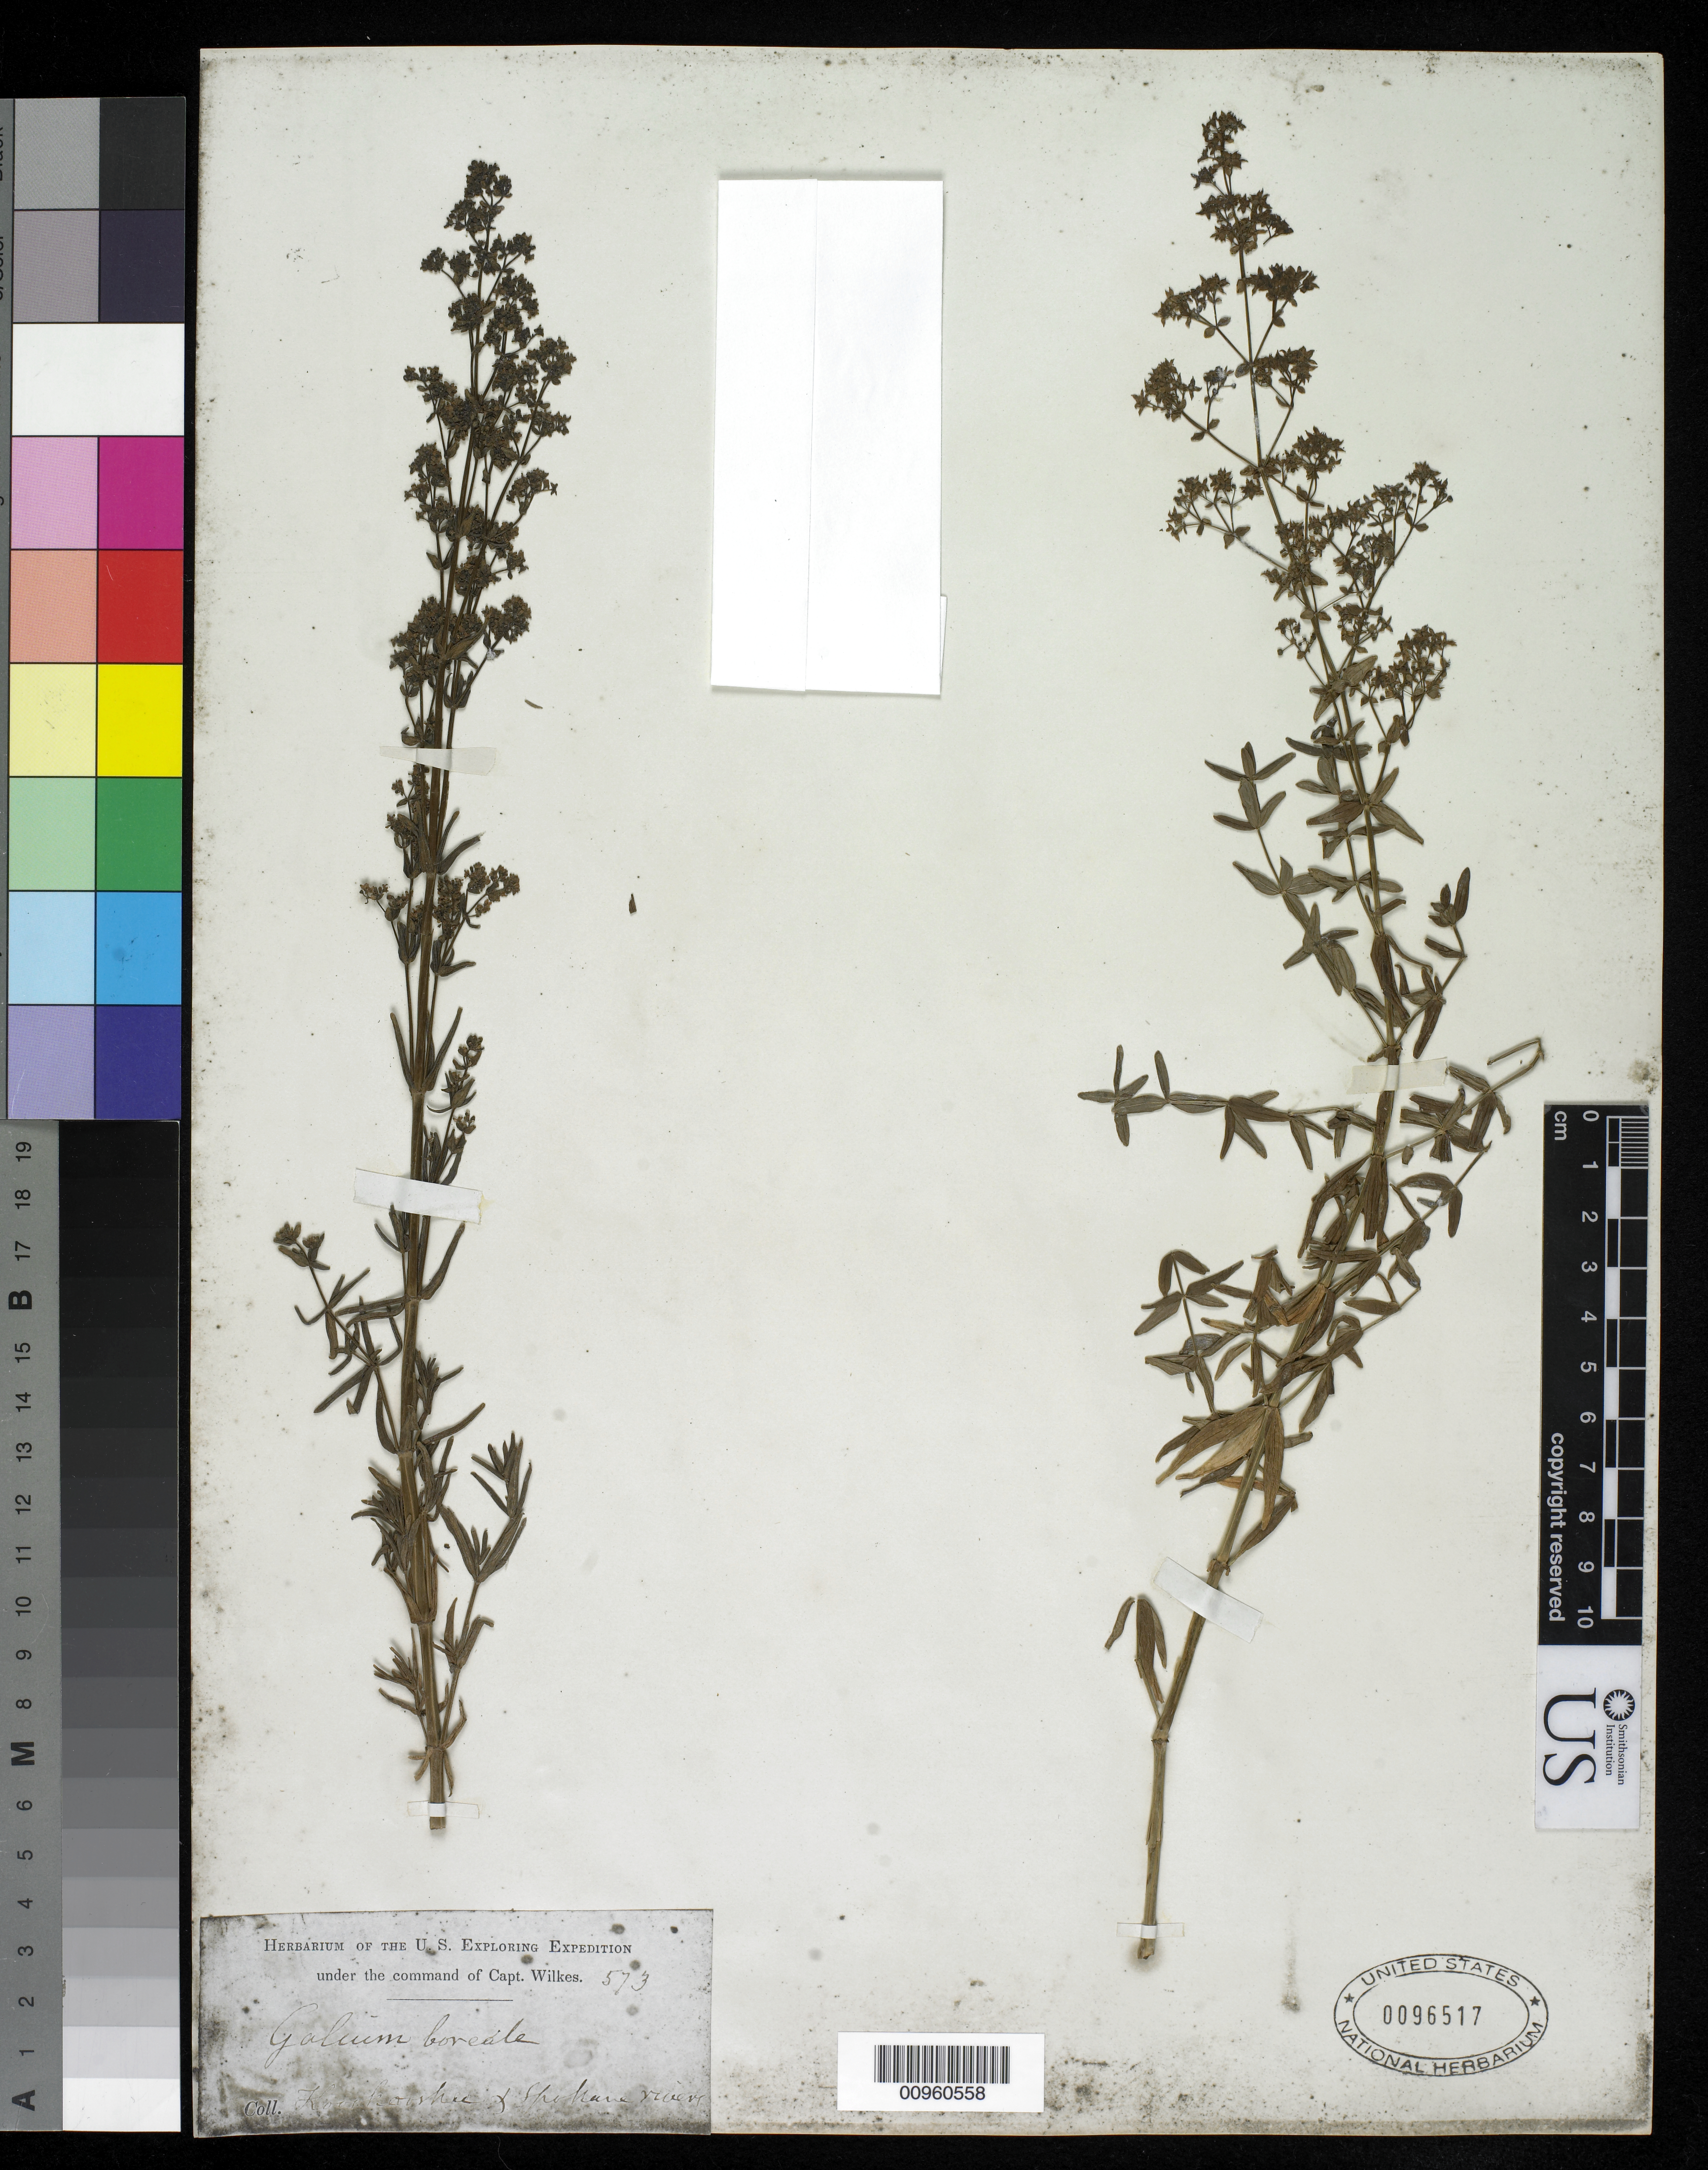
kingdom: Plantae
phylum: Tracheophyta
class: Magnoliopsida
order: Gentianales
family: Rubiaceae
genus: Galium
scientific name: Galium boreale L.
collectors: Wilkes Explor. Exped.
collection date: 1838/1842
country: United States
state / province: Washington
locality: Koorkooshee River & Spokanoe River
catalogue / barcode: US 96517